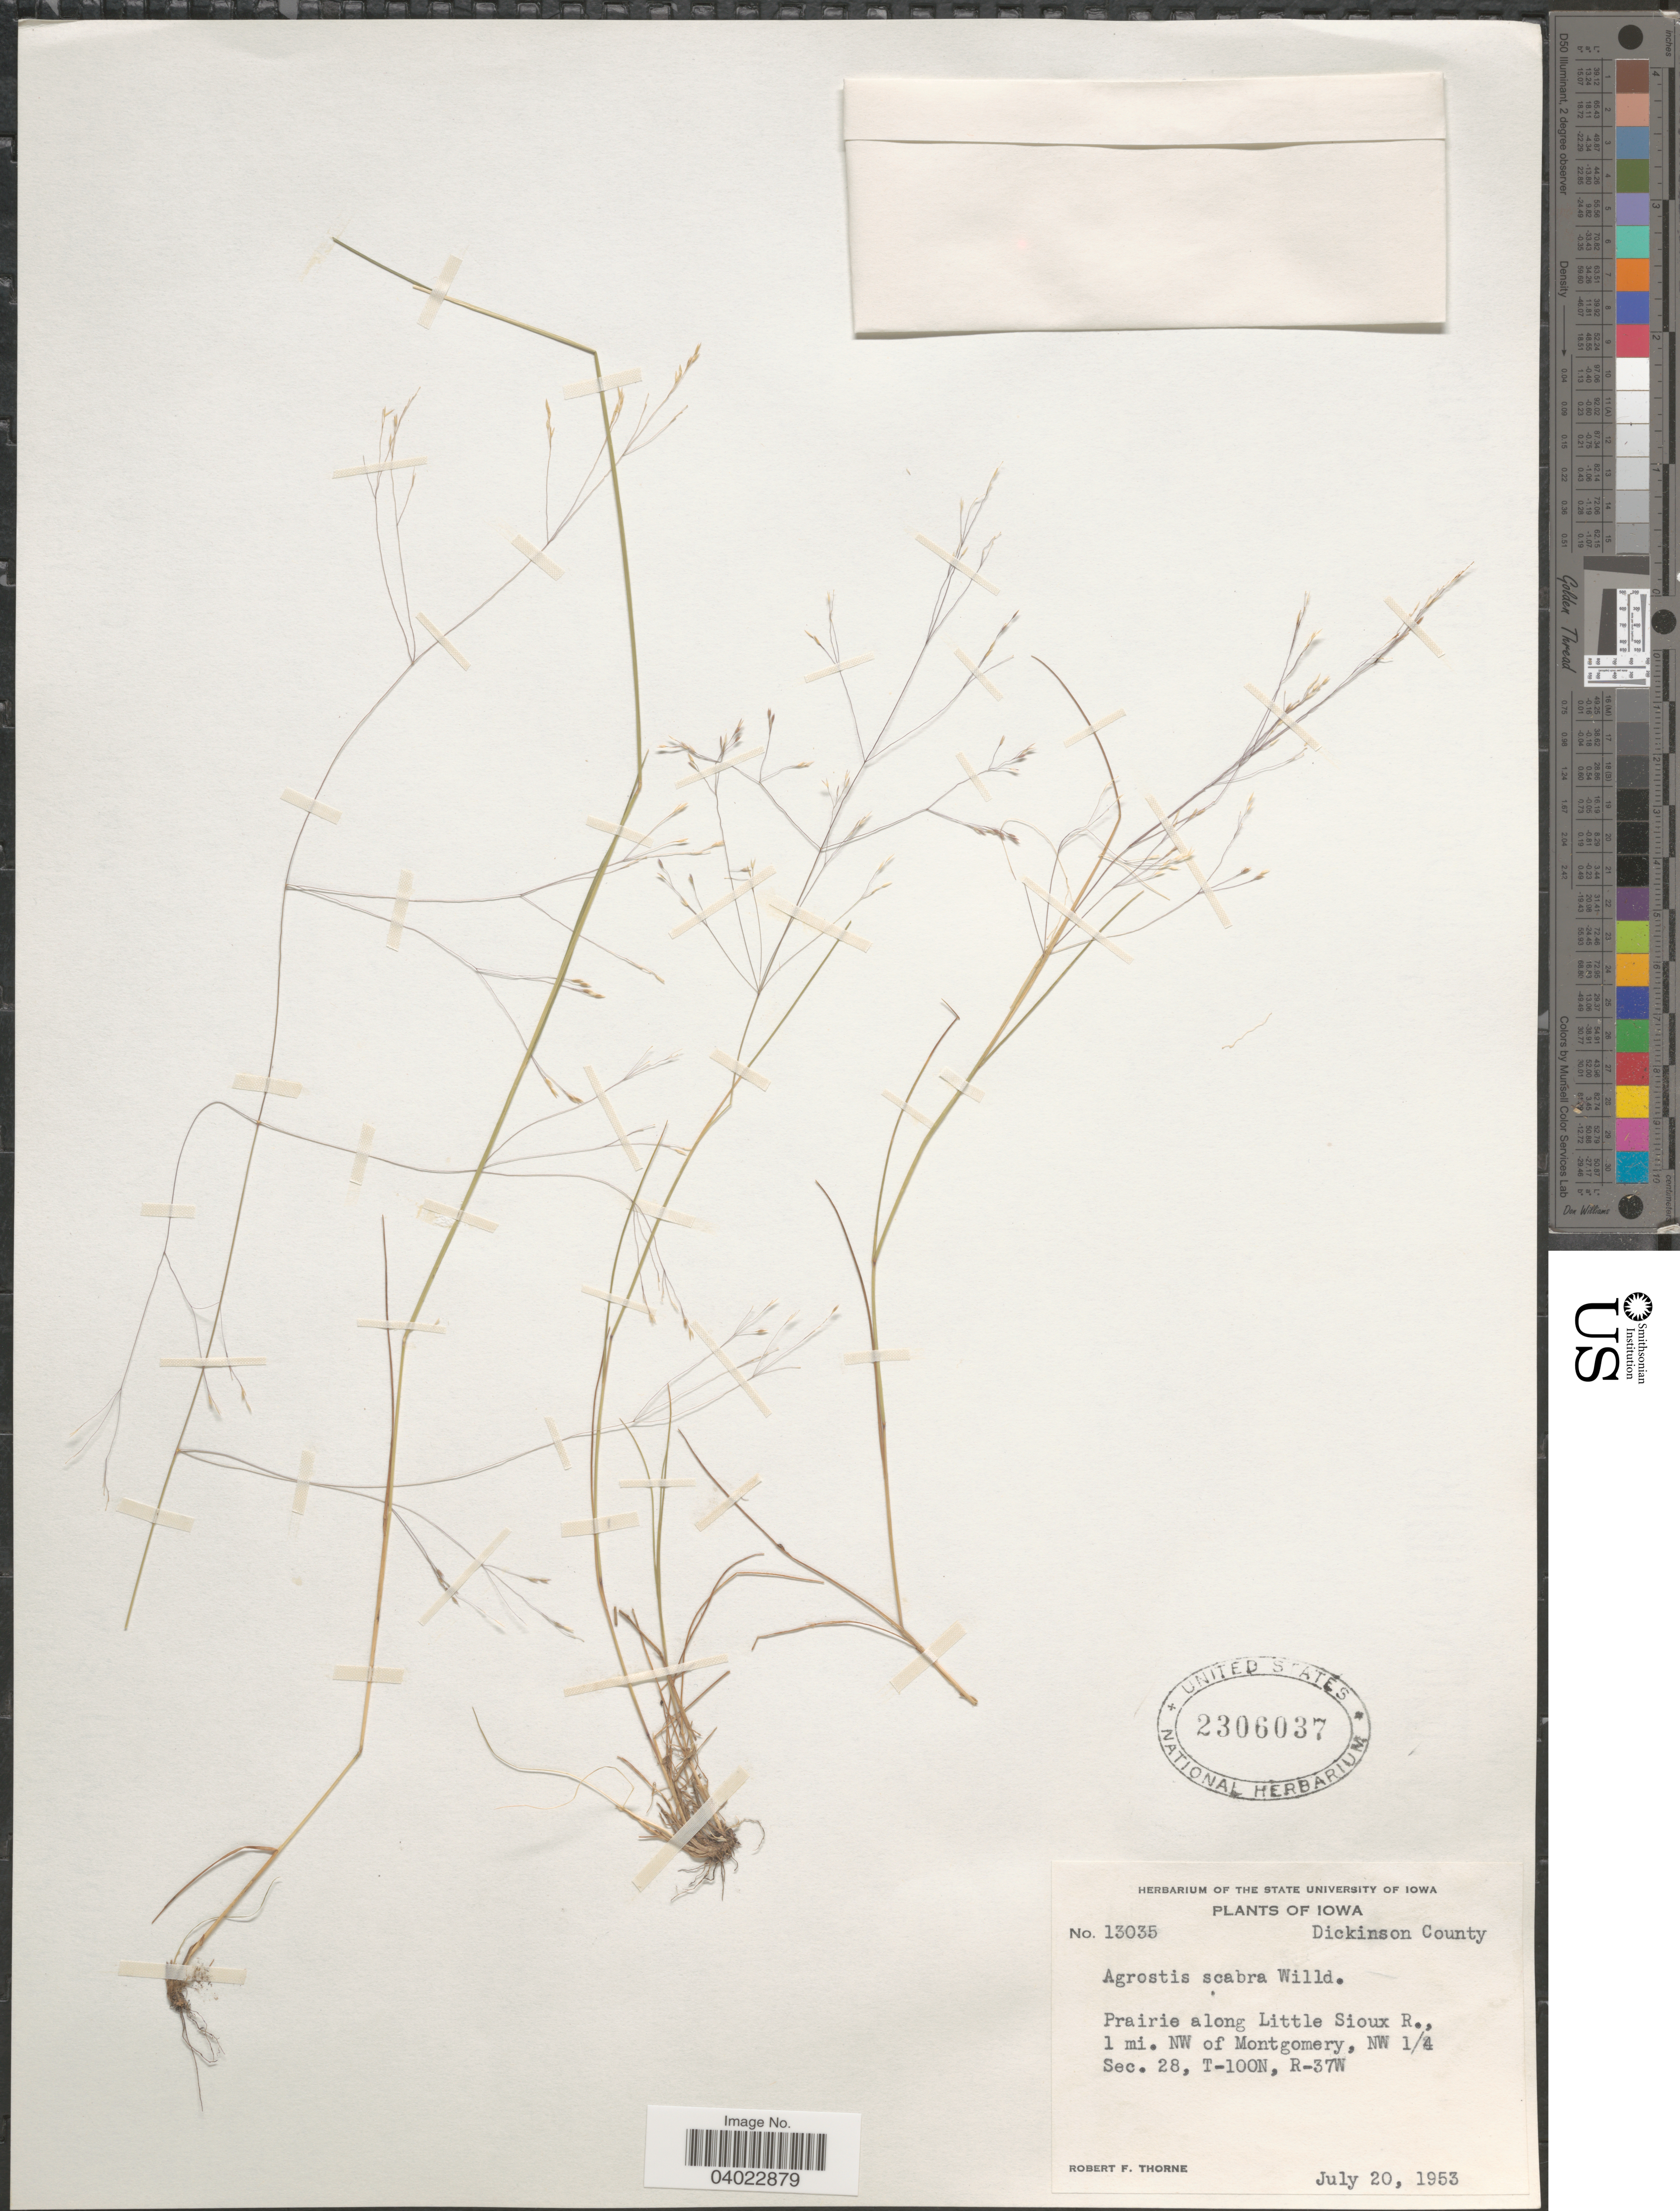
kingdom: Plantae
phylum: Tracheophyta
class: Liliopsida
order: Poales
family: Poaceae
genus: Agrostis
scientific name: Agrostis scabra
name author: Willd.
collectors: R. F. Thorne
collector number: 13035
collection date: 1953-07-20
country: United States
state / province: Iowa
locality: Dickinson County. Prairie along Little Sioux R., 1 mi. NW of Montgomery, NW ¼ Sec. 28, T-100N, R-37W.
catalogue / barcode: US 2306037